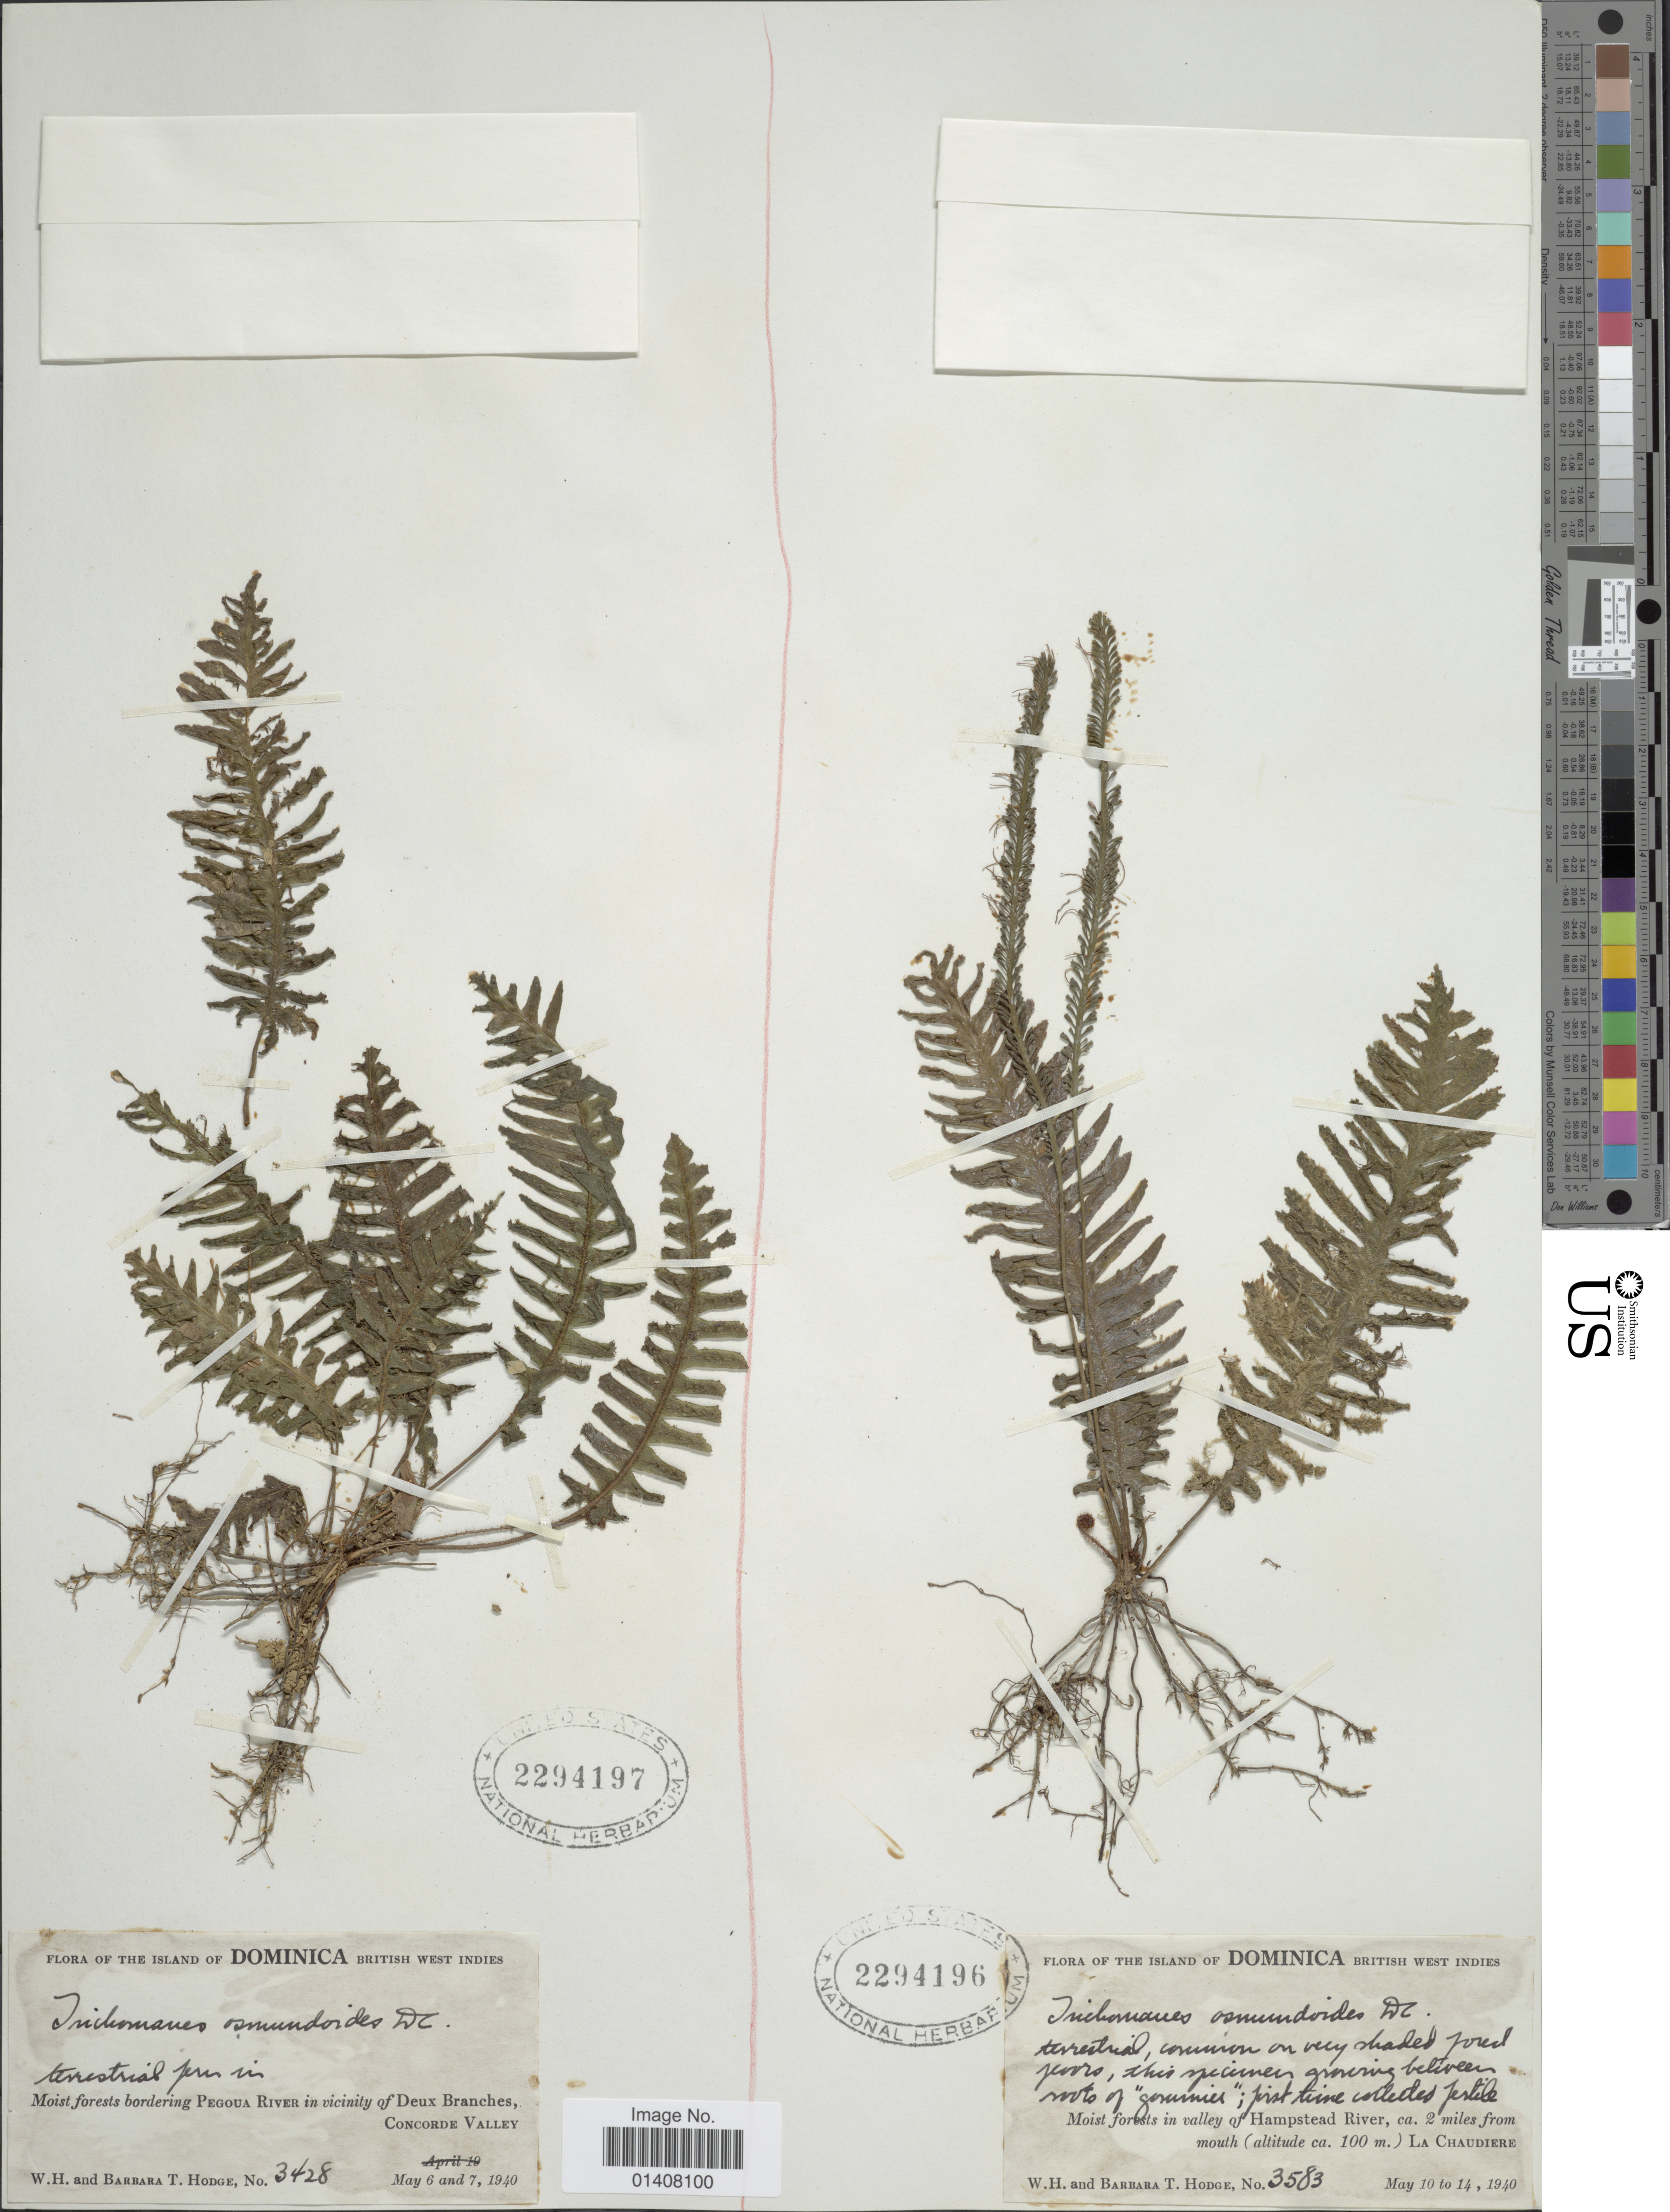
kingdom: Plantae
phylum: Tracheophyta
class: Polypodiopsida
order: Hymenophyllales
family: Hymenophyllaceae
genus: Trichomanes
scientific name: Trichomanes osmundoides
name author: DC. ex Poir.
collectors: W. Hodge & B. Hodge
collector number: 3428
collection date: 1940-05-06/1940-05-07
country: Dominica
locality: Island of Dominica British West Indies, terrestrial pres in Moist forests bordering Peguoa River in vicinity of Deux Branches,Concorde Valley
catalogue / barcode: US 2294197-2